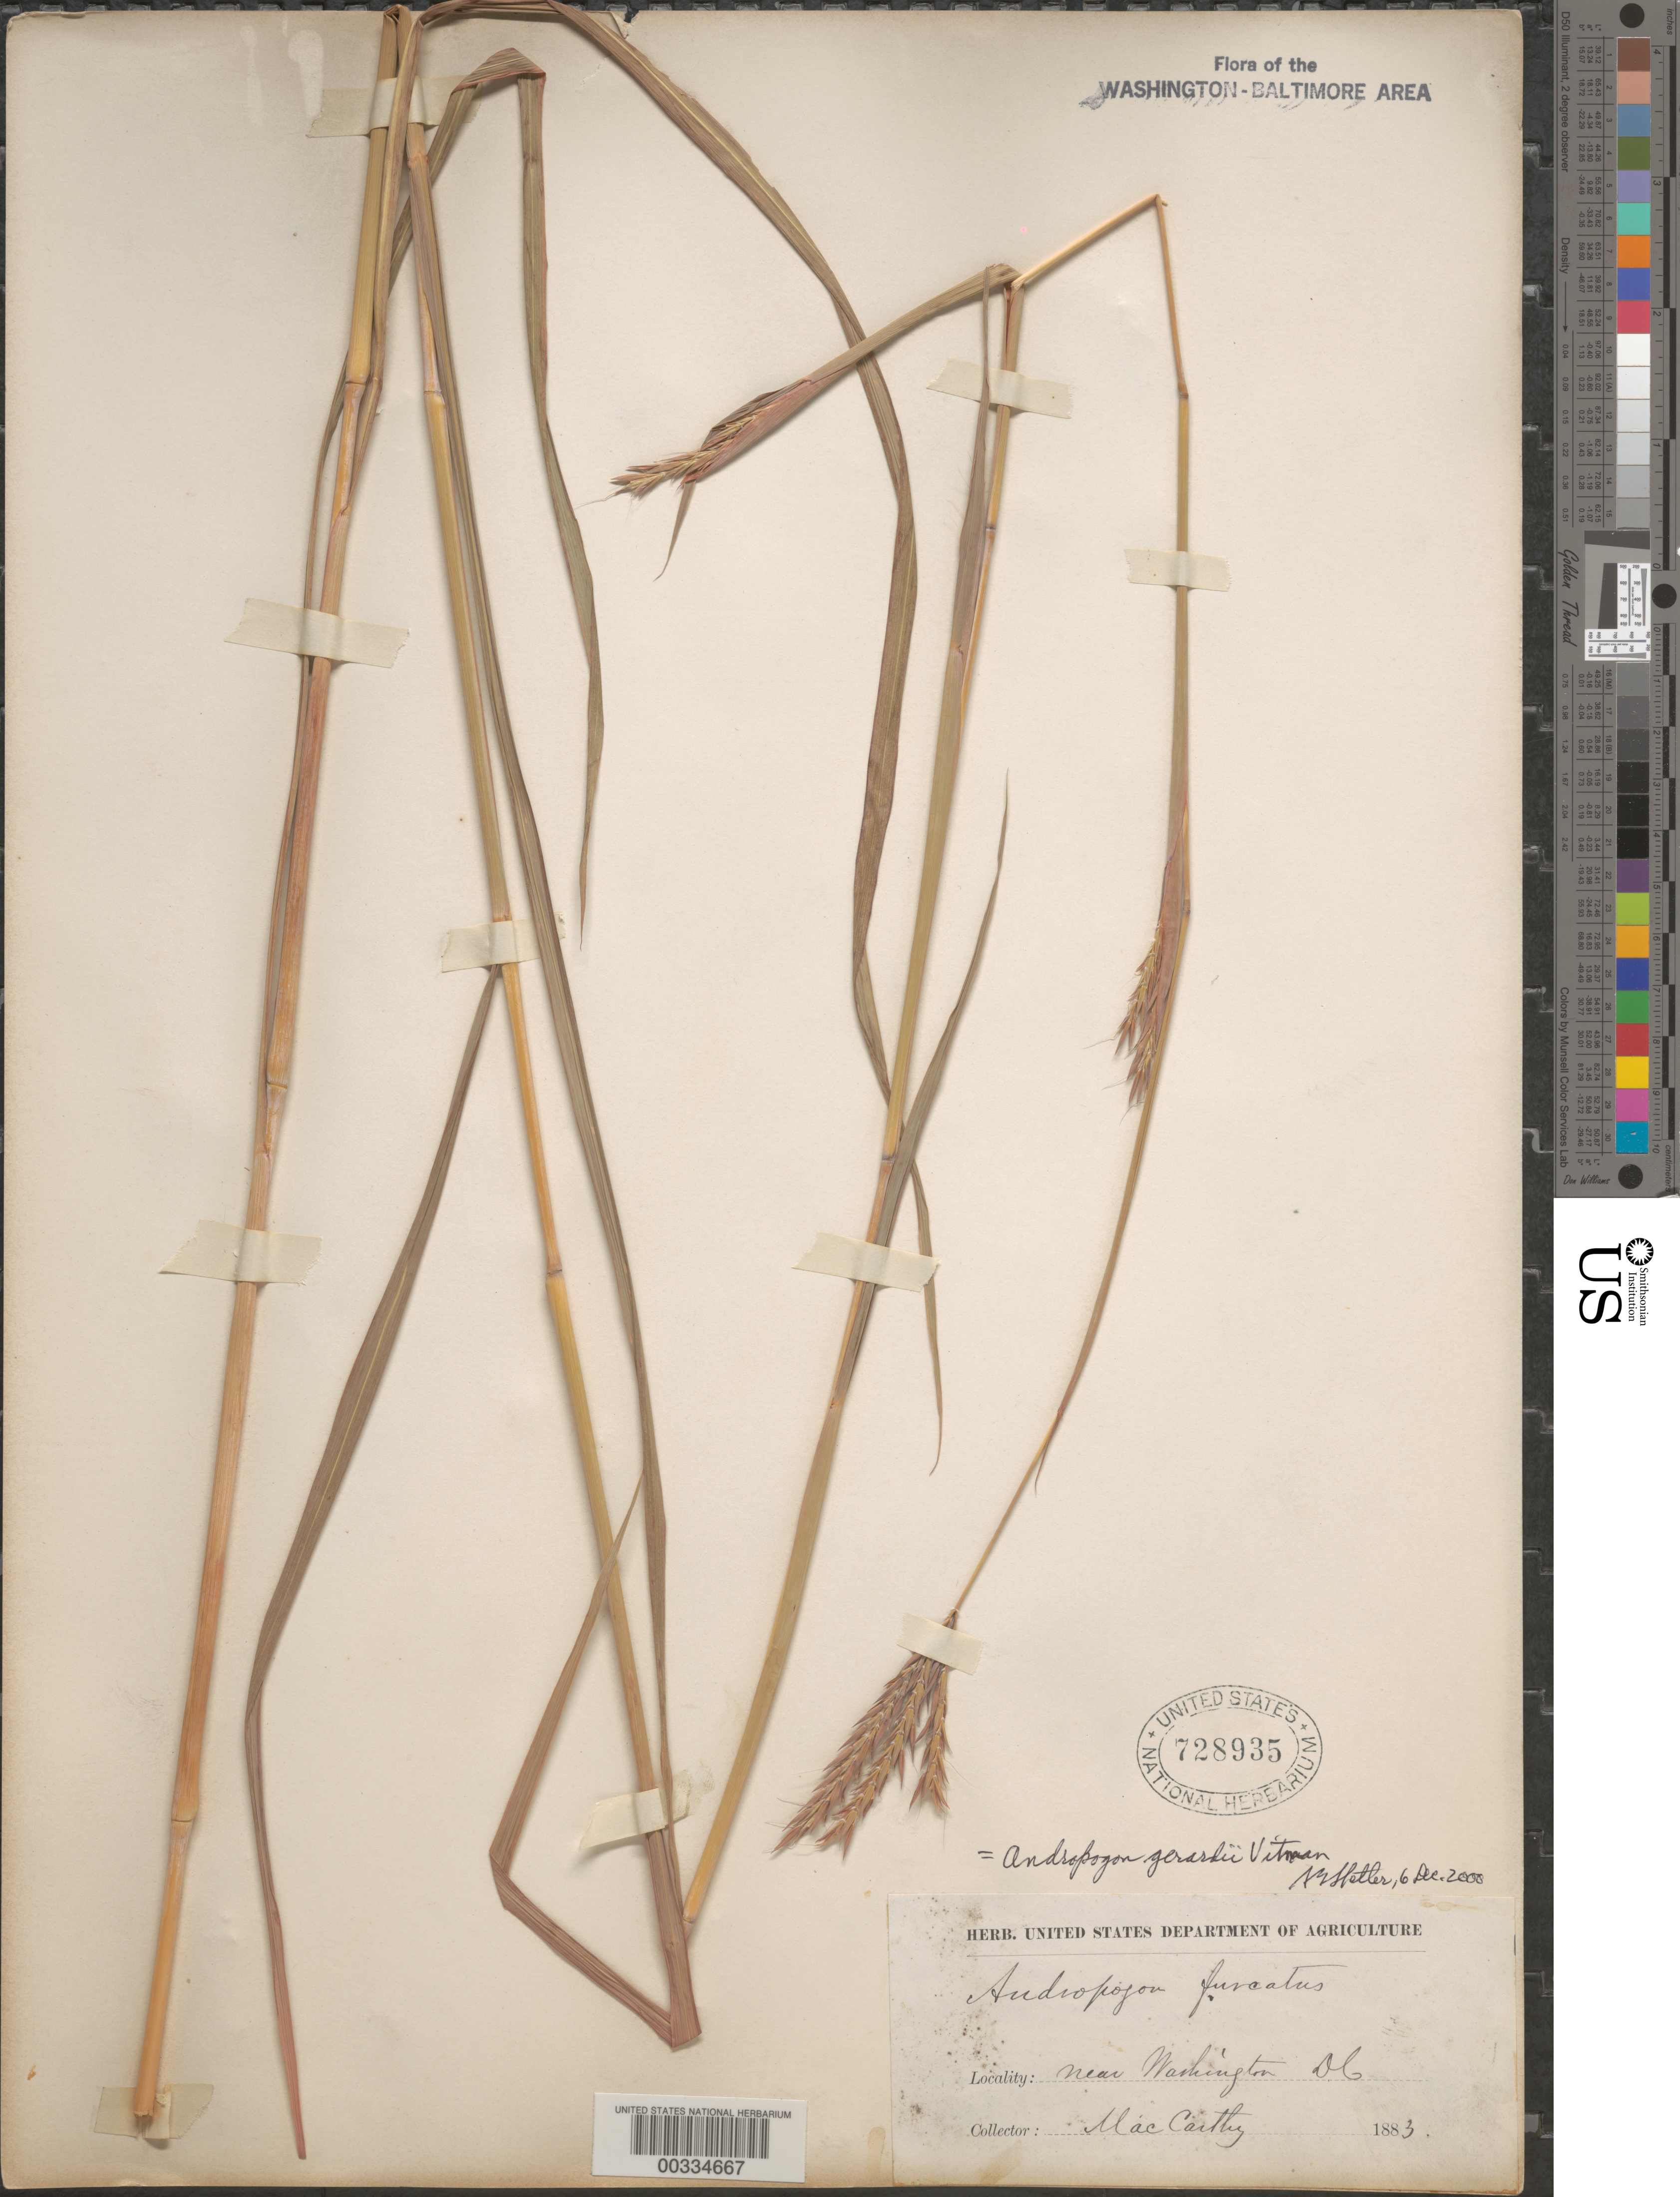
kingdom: Plantae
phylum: Tracheophyta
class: Liliopsida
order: Poales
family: Poaceae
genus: Andropogon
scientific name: Andropogon gerardii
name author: Vitman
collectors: G. M. McCarthy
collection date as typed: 1883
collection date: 1883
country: United States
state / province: District of Columbia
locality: Near Washington DC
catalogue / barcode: US 728935